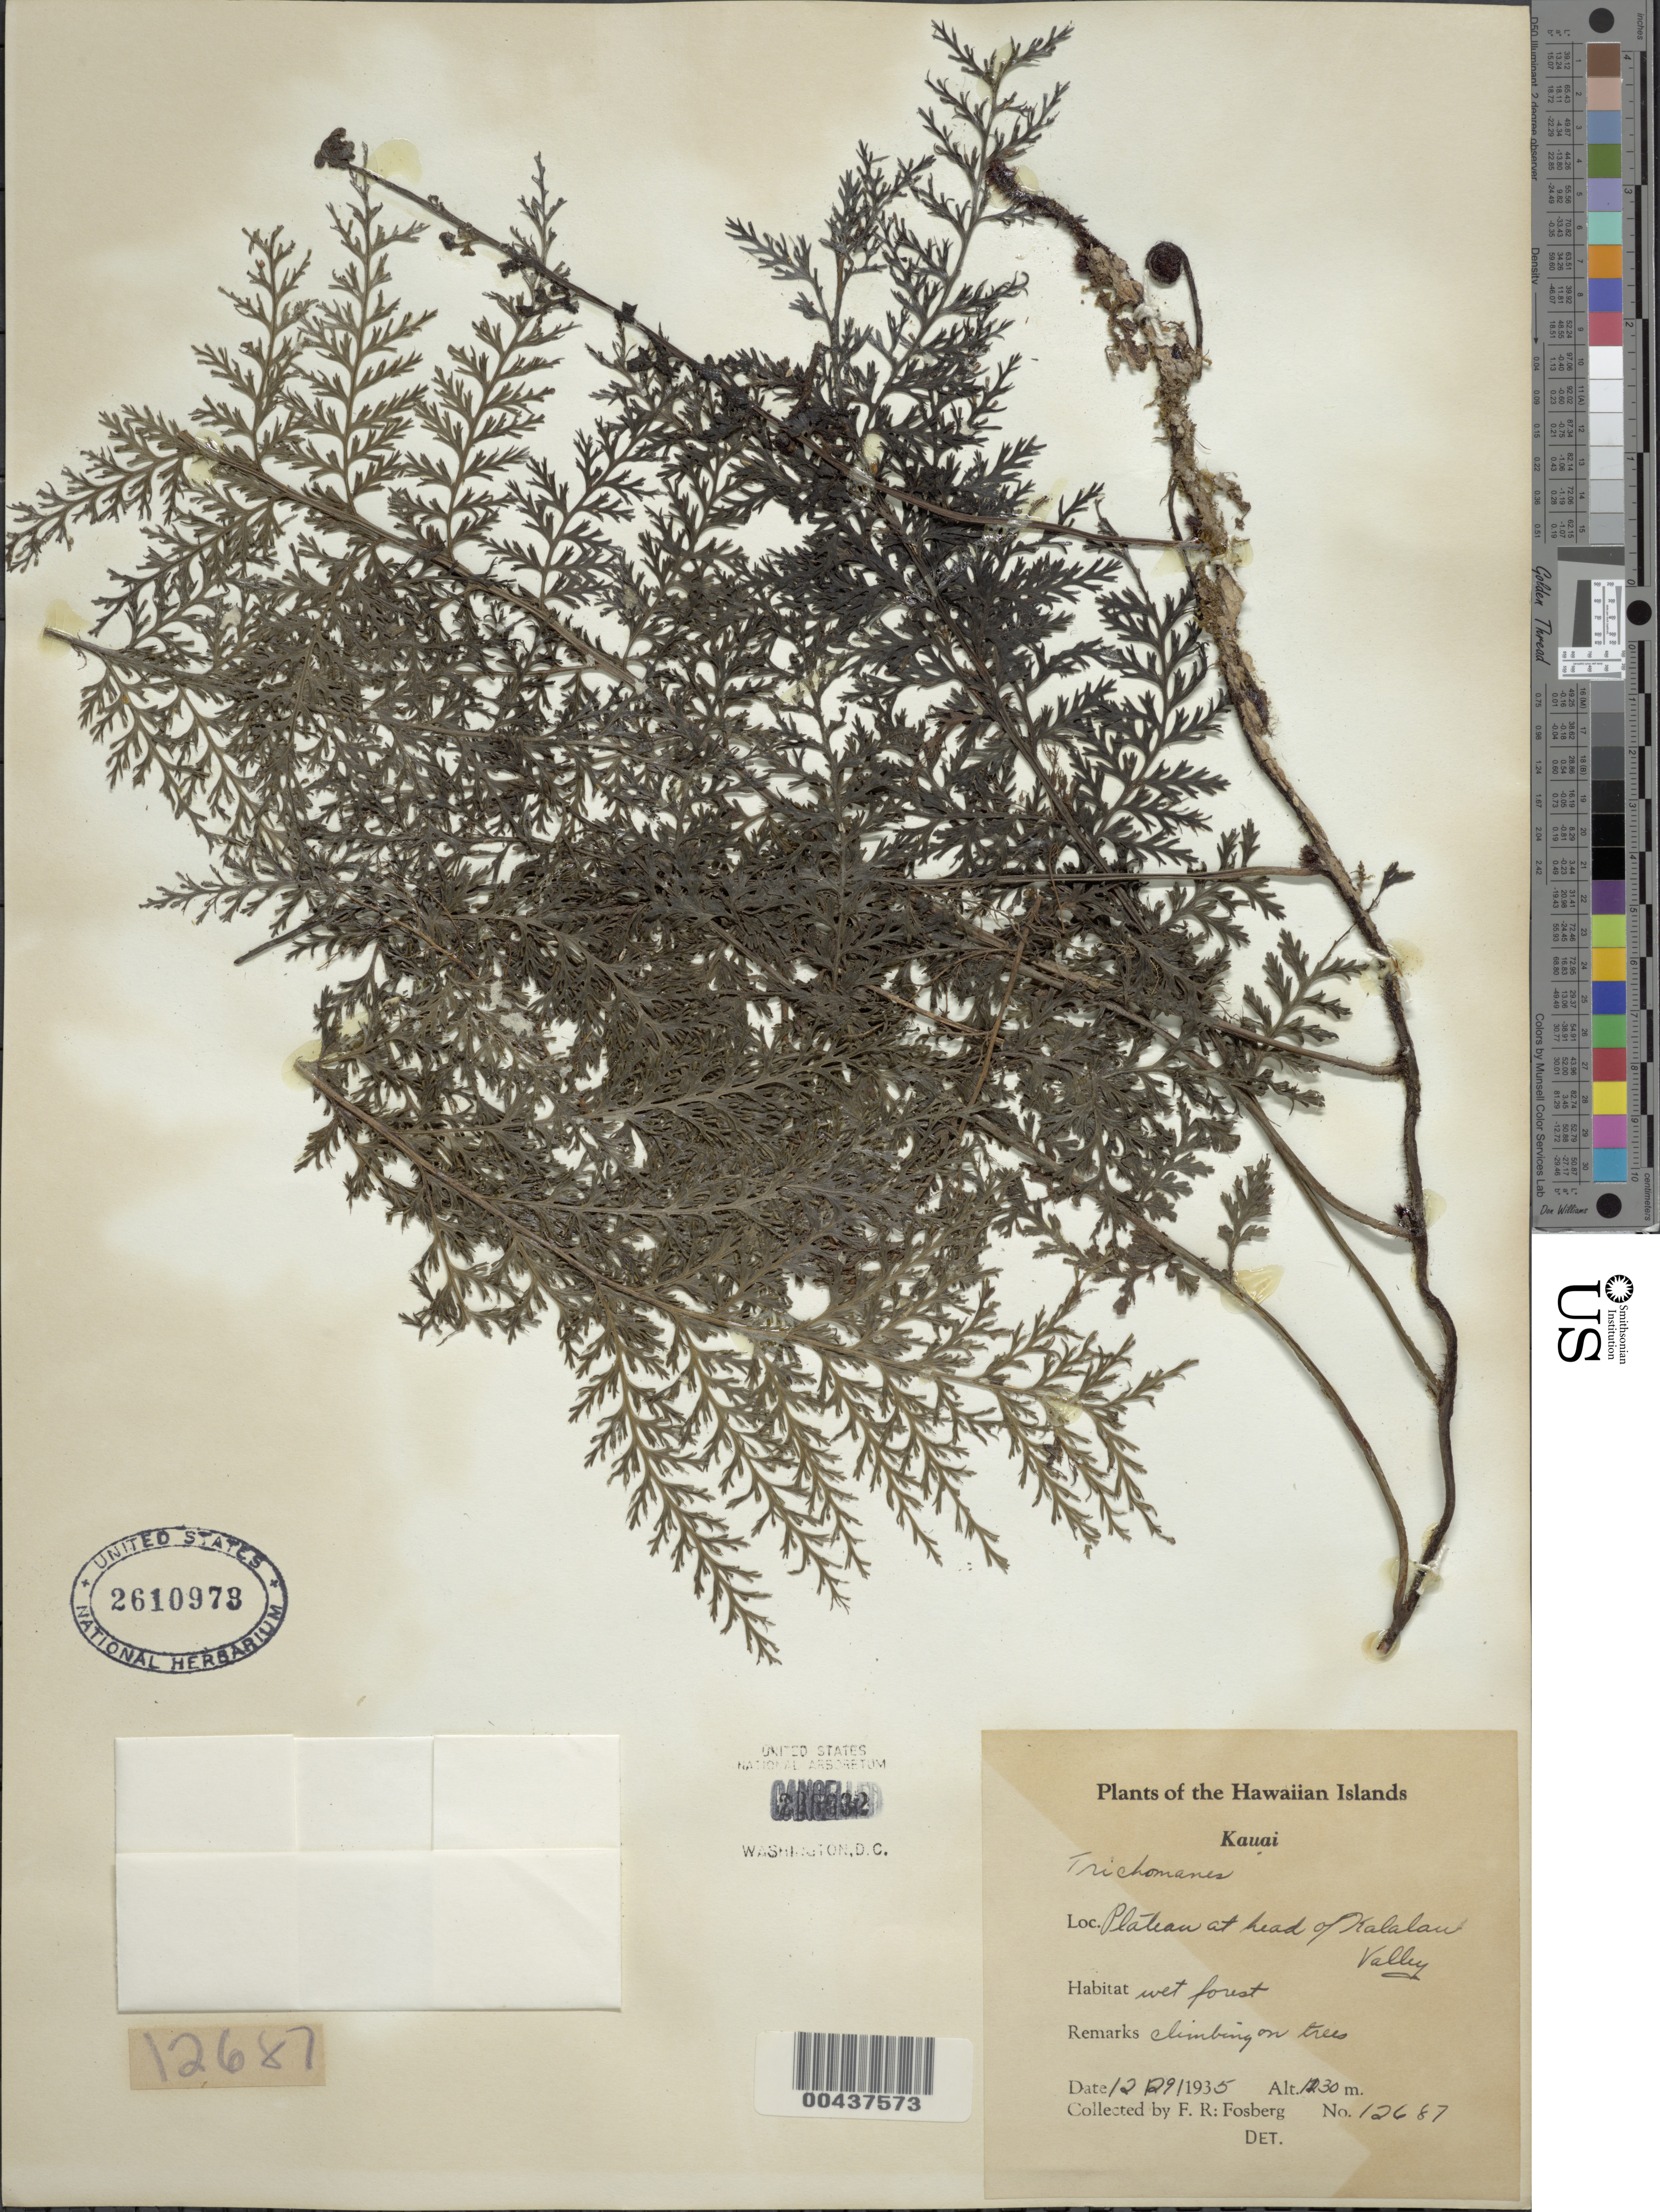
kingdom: Plantae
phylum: Tracheophyta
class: Polypodiopsida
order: Hymenophyllales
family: Hymenophyllaceae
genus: Vandenboschia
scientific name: Vandenboschia tubiflora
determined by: Palmer, D. D.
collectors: F. R. Fosberg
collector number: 12687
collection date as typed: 29 Dec 1935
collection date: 1935-12-29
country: United States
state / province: Hawaii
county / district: Kauai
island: Kaua'i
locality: plateau at head of Kalalau Valley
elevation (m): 1230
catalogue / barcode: US 2610973